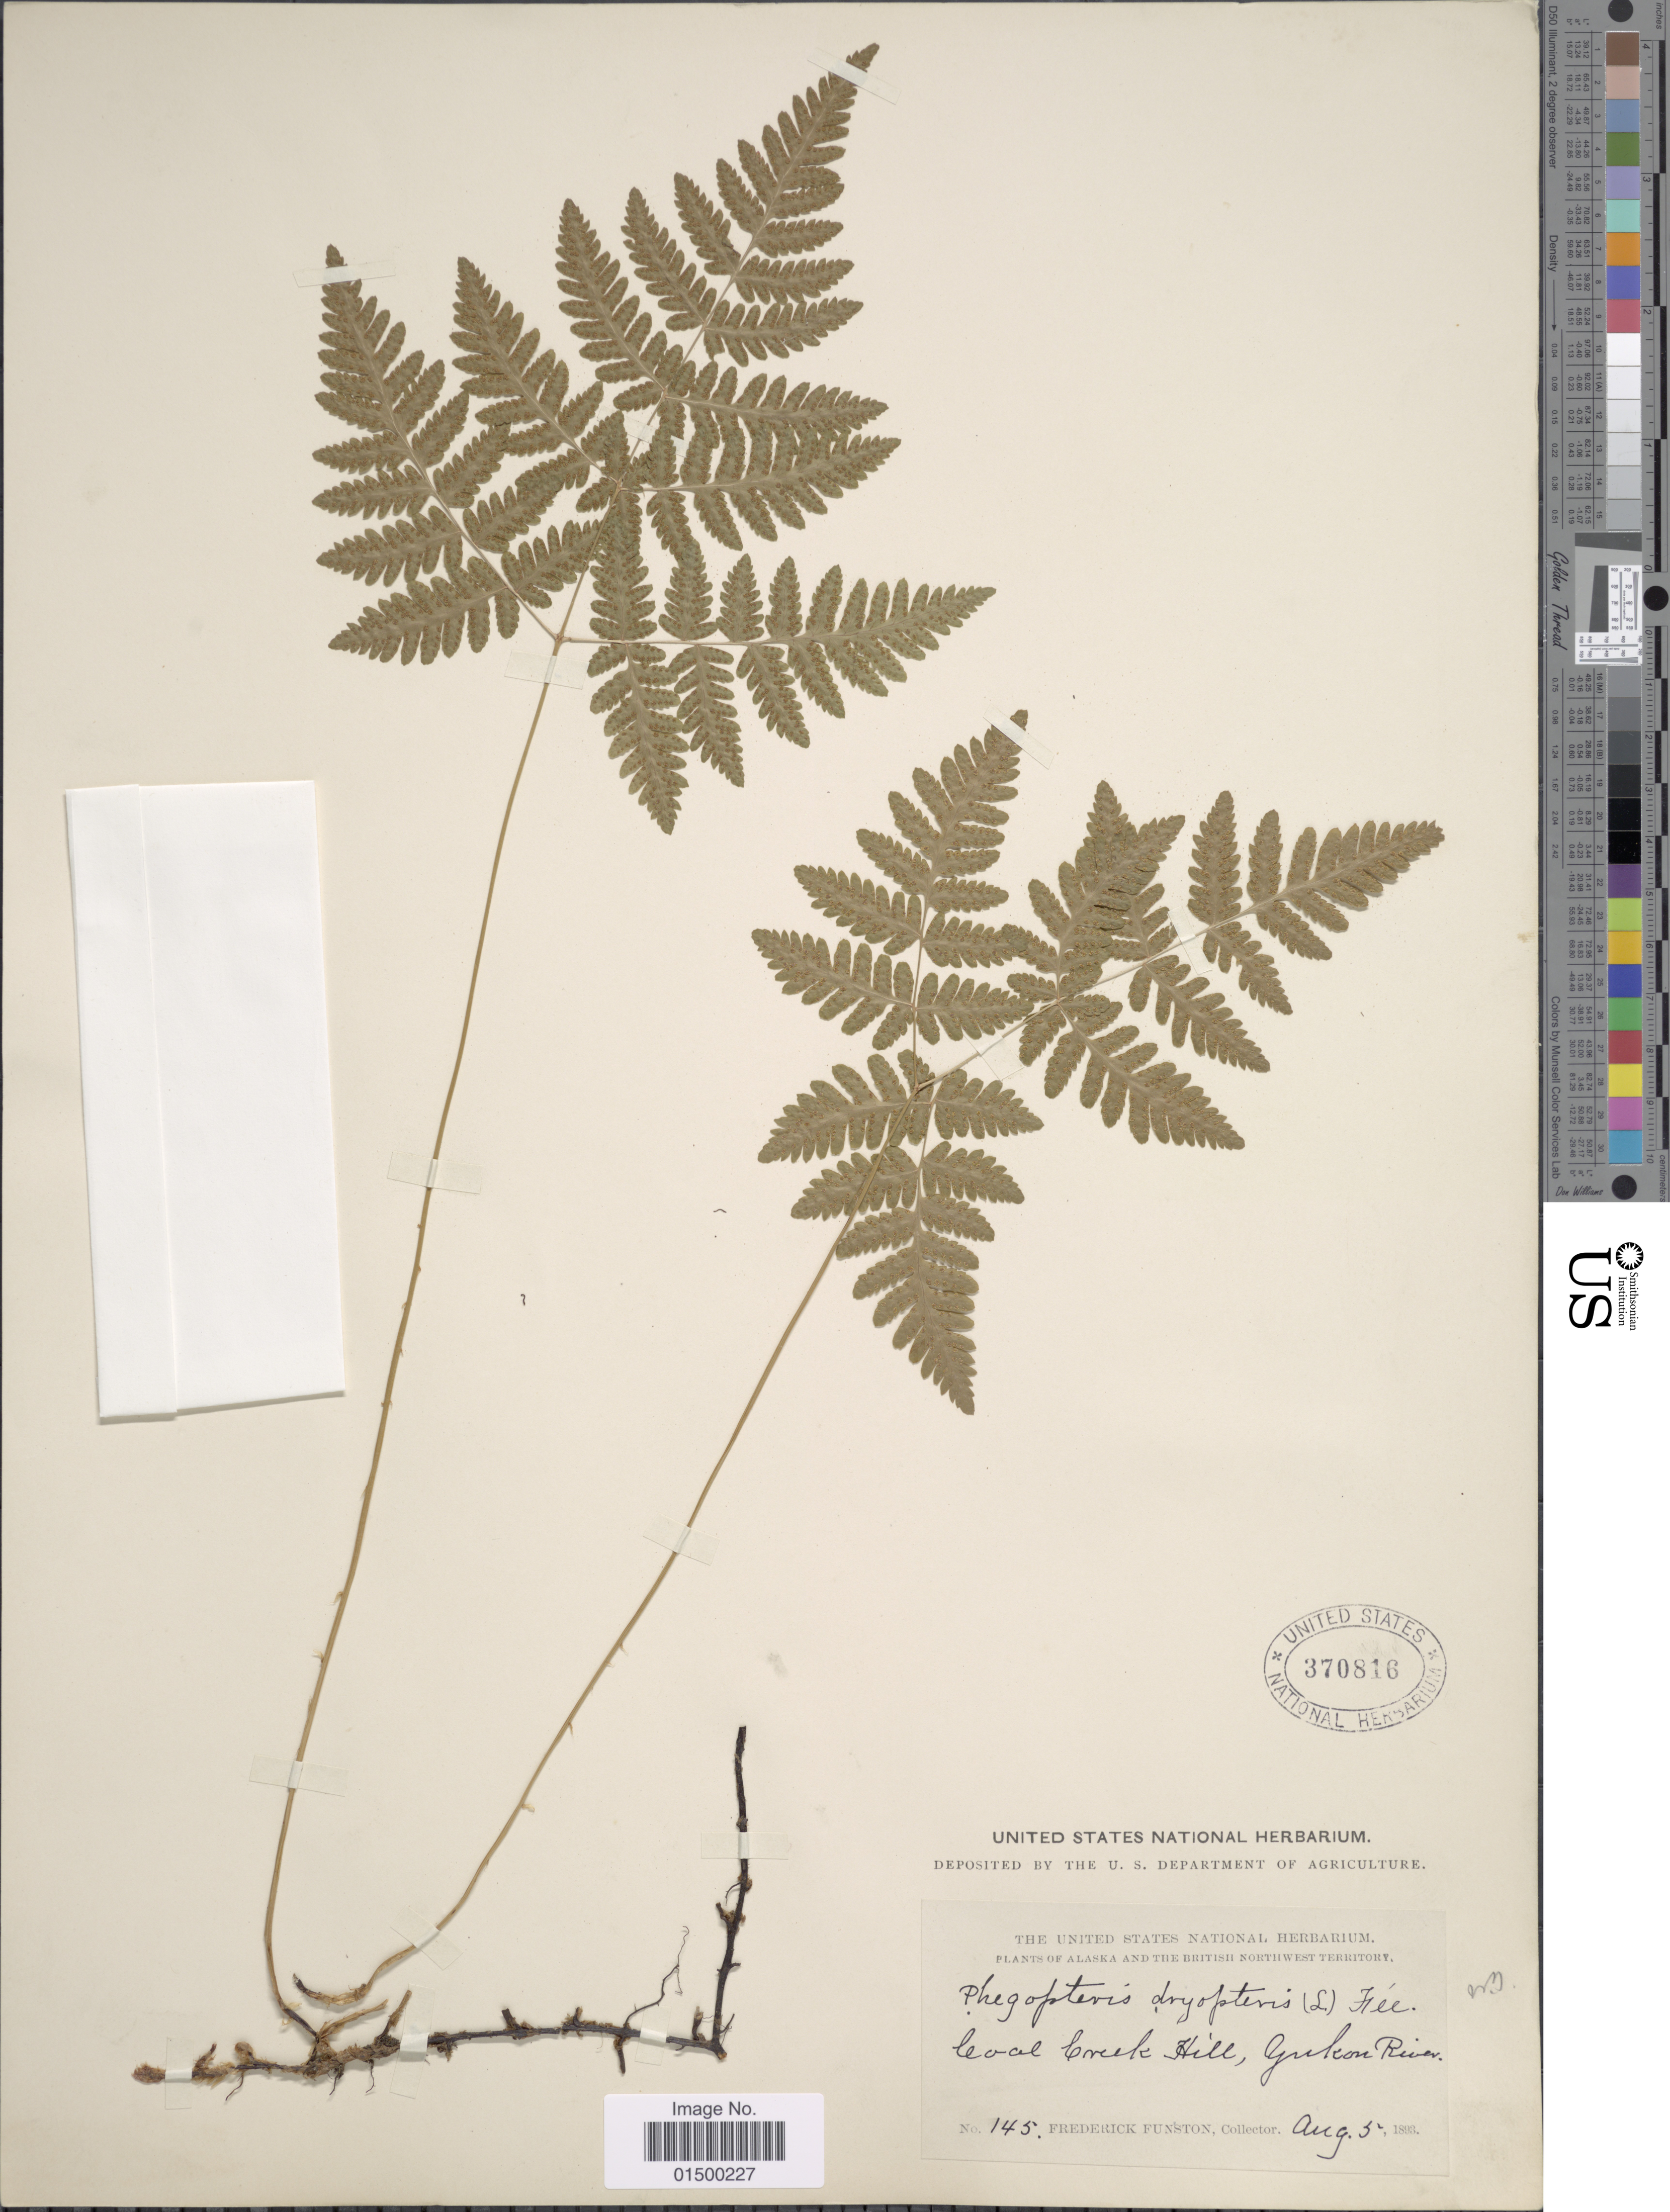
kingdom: Plantae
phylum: Tracheophyta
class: Polypodiopsida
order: Polypodiales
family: Cystopteridaceae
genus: Gymnocarpium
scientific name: Gymnocarpium disjunctum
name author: (Rupr.) Ching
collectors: F. Funston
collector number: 145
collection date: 1893-08-05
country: United States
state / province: Alaska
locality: Plants of Alaska and the British Northwest Territory. Coal Creek Hill, Yukon River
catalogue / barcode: US 370816